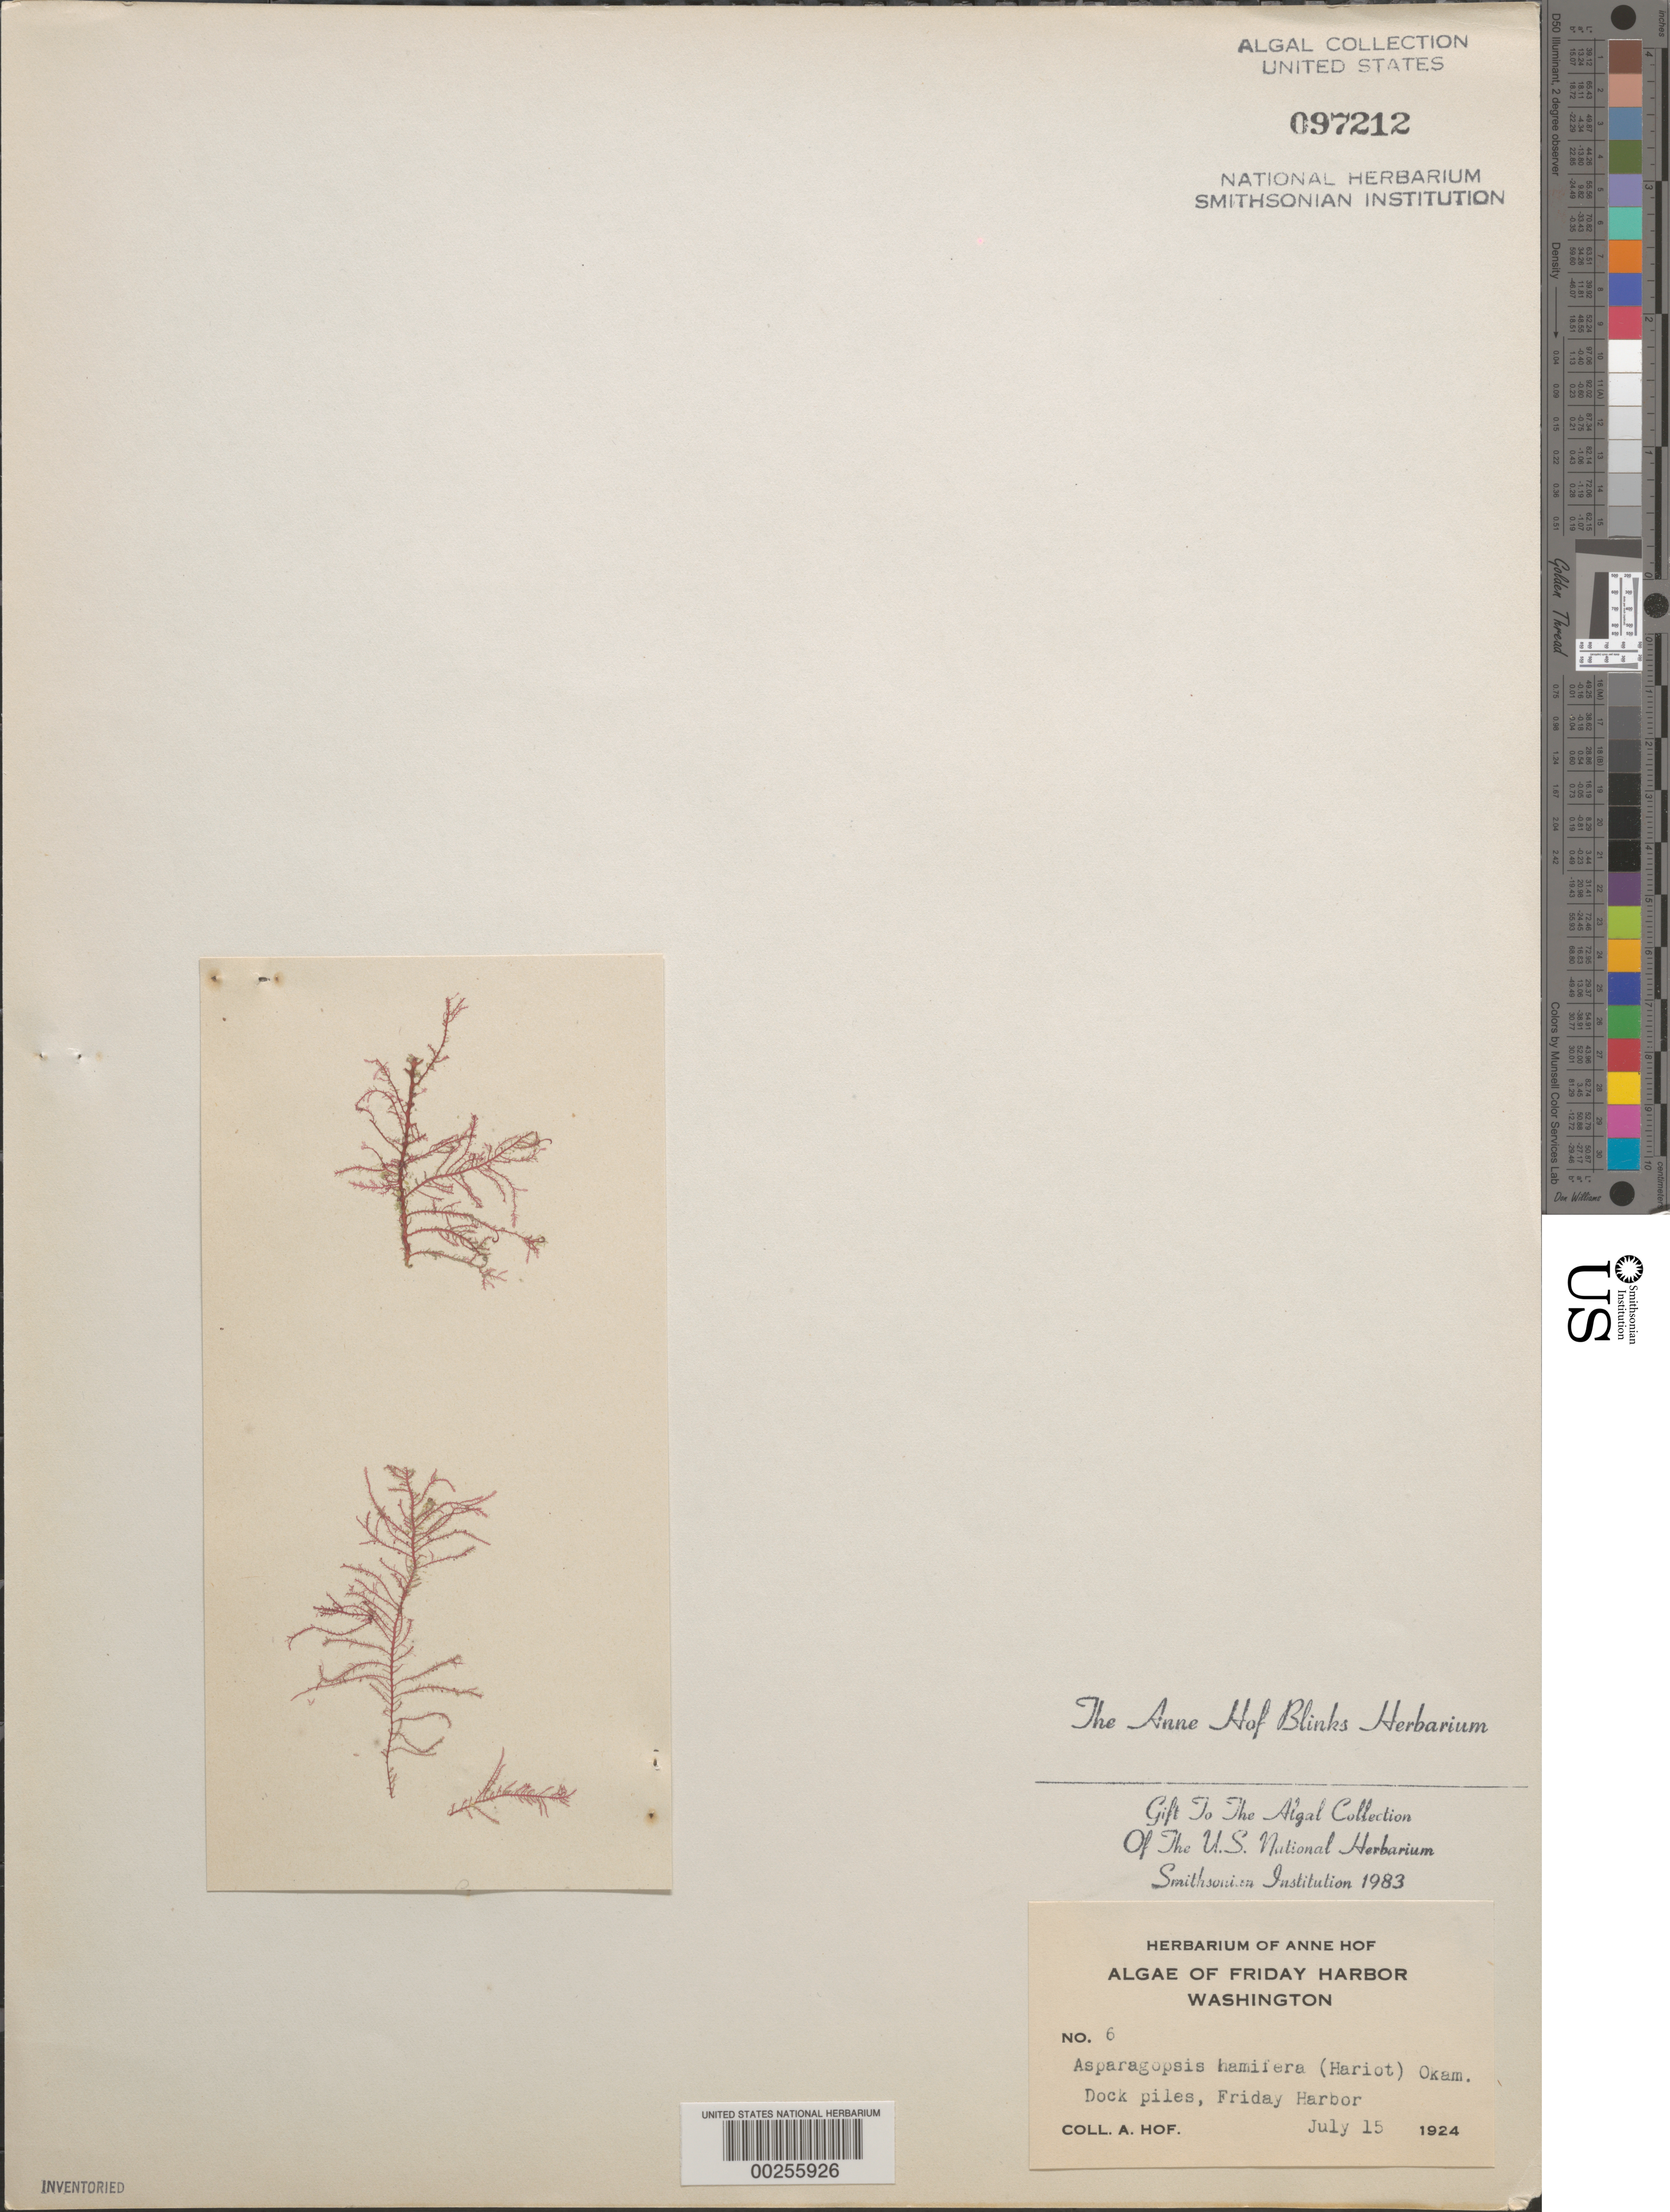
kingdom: Plantae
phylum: Rhodophyta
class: Florideophyceae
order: Bonnemaisoniales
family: Bonnemaisoniaceae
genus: Bonnemaisonia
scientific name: Bonnemaisonia hamifera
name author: P. Hariot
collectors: A. Blinks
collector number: AHB 6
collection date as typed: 15 Jul 1924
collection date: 1924-07-15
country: United States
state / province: Washington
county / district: San Juan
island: San Juan Island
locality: Friday Harbor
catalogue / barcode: US 97212